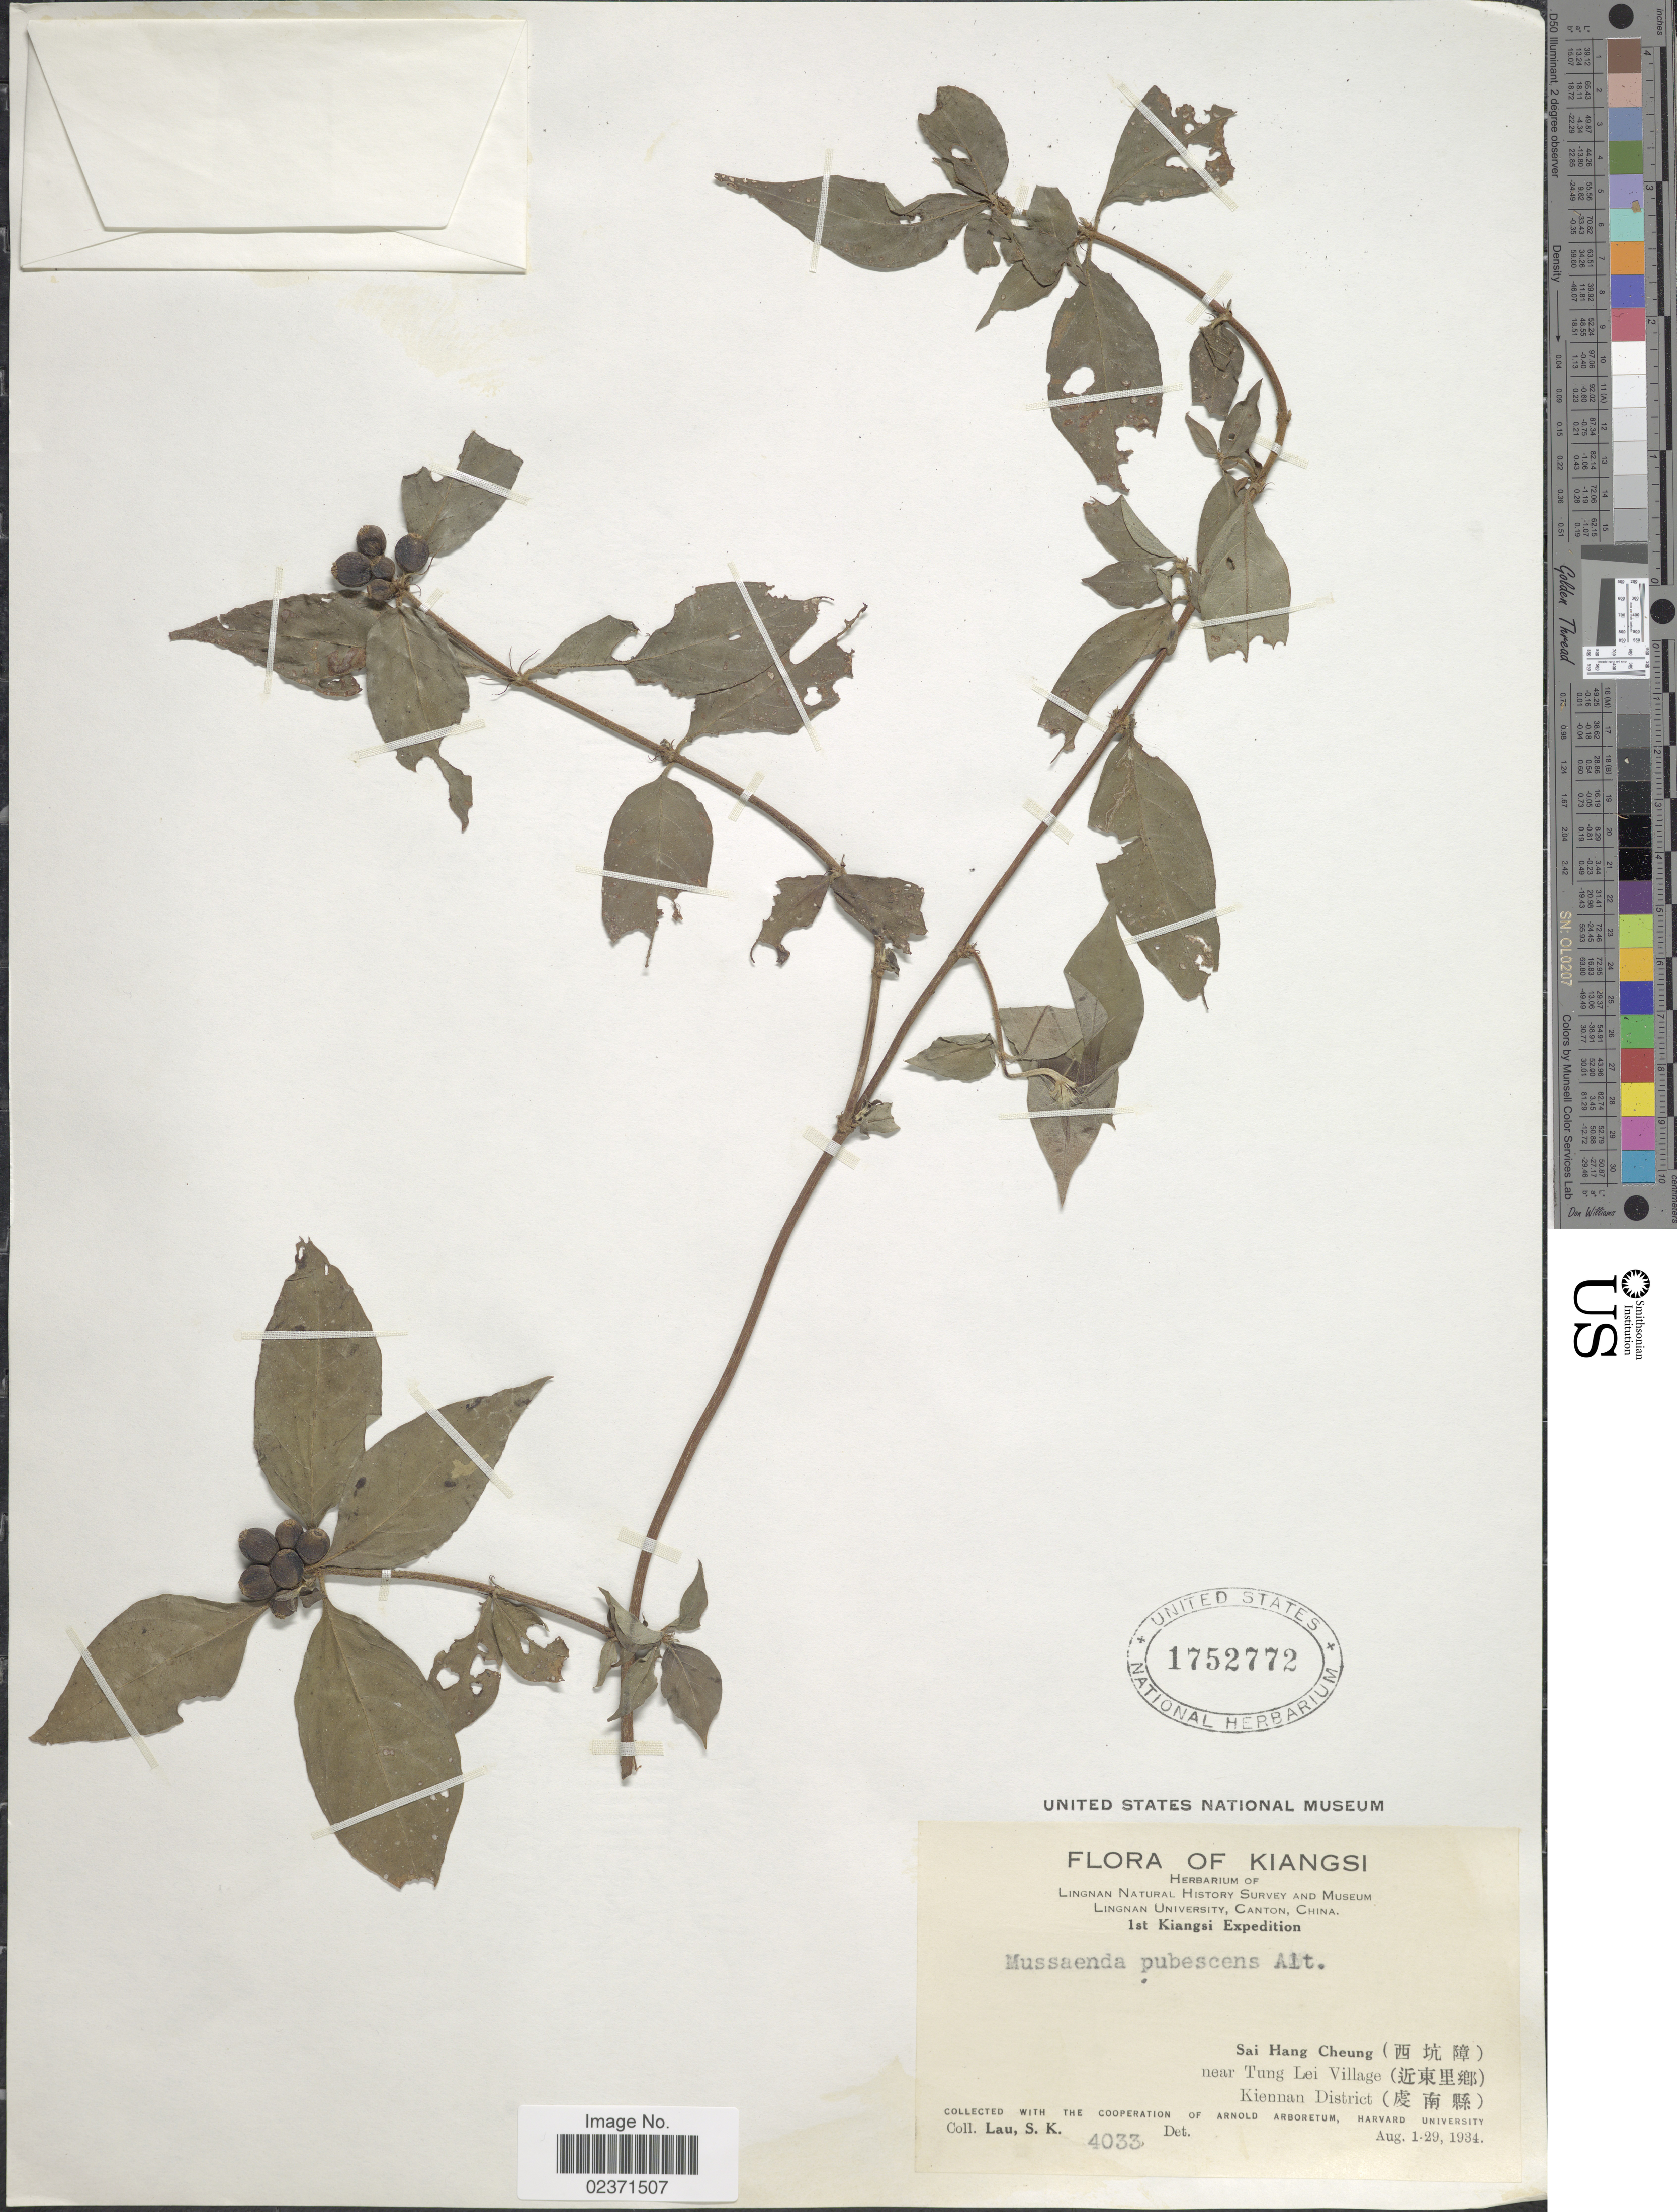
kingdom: Plantae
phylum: Tracheophyta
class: Magnoliopsida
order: Gentianales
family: Rubiaceae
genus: Mussaenda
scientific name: Mussaenda pubescens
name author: W.T. Aiton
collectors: S. K. Lau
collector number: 4033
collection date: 1934-08-01/1934-08-29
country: China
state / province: Jiangxi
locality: Kiangsi. Sai Hang Cheung near Tung Lei Village Kiennan District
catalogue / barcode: US 1752772